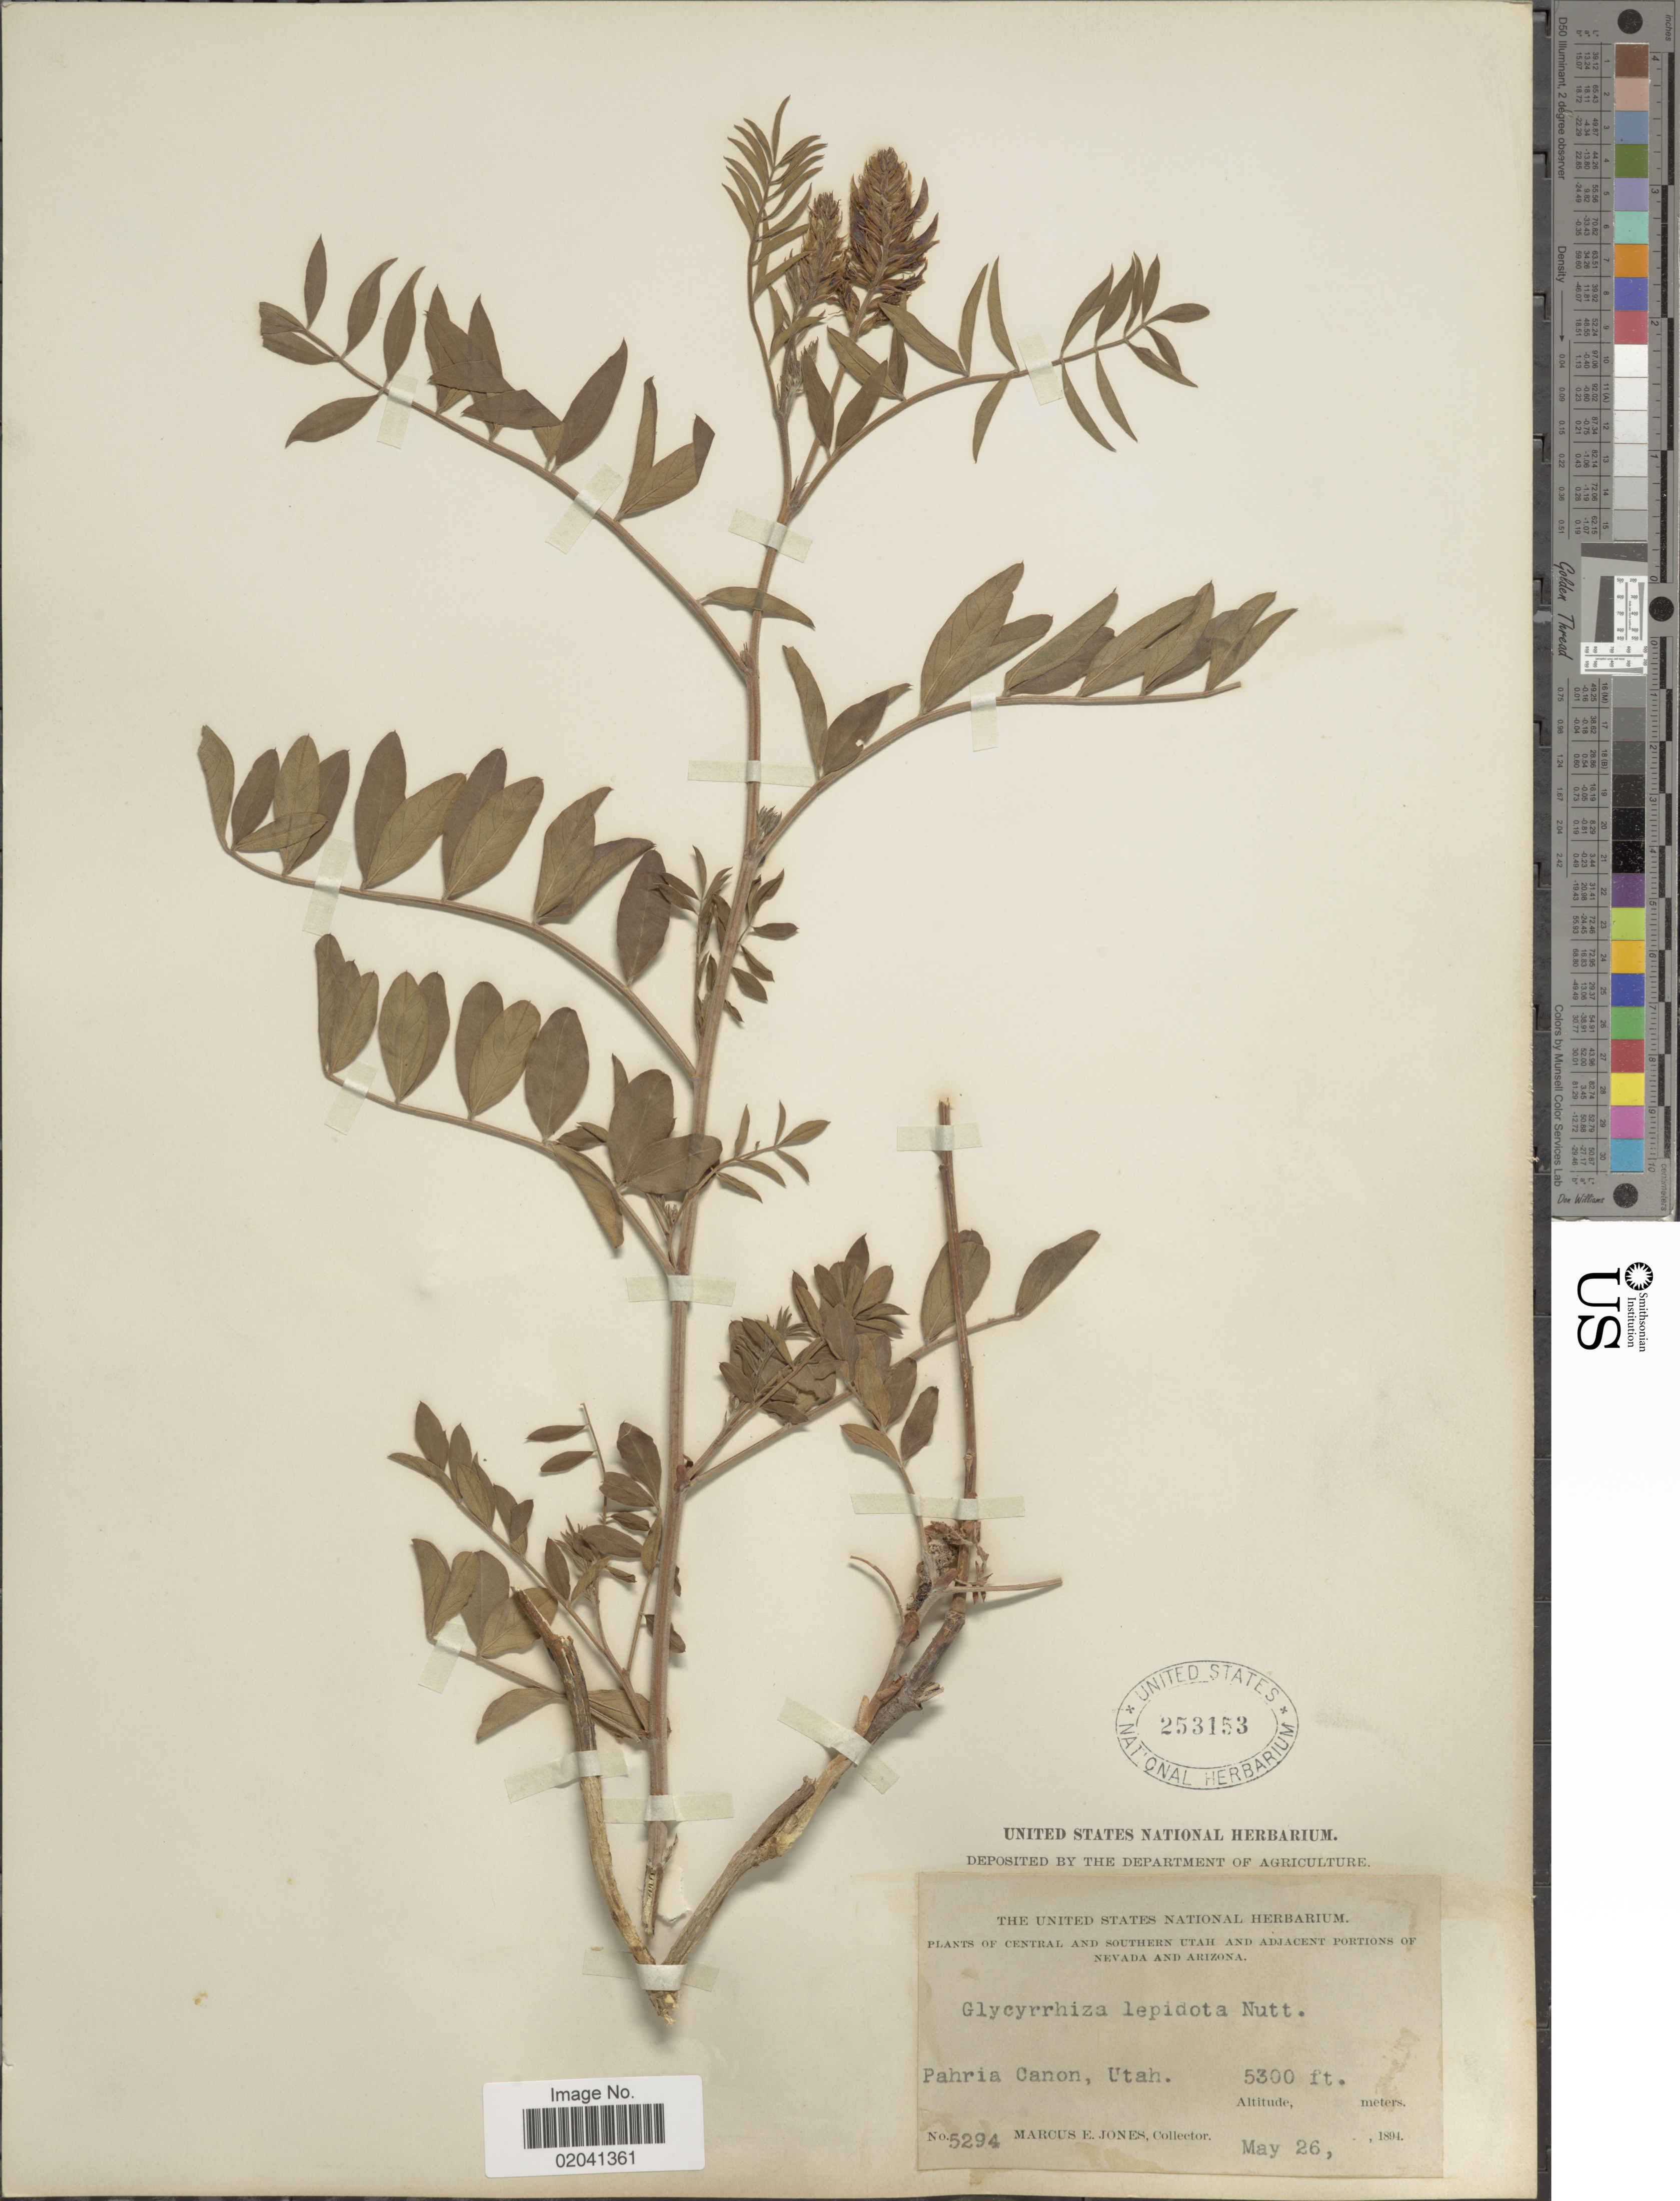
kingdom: Plantae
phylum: Tracheophyta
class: Magnoliopsida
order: Fabales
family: Fabaceae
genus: Glycyrrhiza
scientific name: Glycyrrhiza lepidota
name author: Pursh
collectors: M. E. Jones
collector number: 5294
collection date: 1894-05-26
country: United States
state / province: Utah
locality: Central and southern Utah. Pahria Cnaon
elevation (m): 1615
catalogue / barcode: US 253153